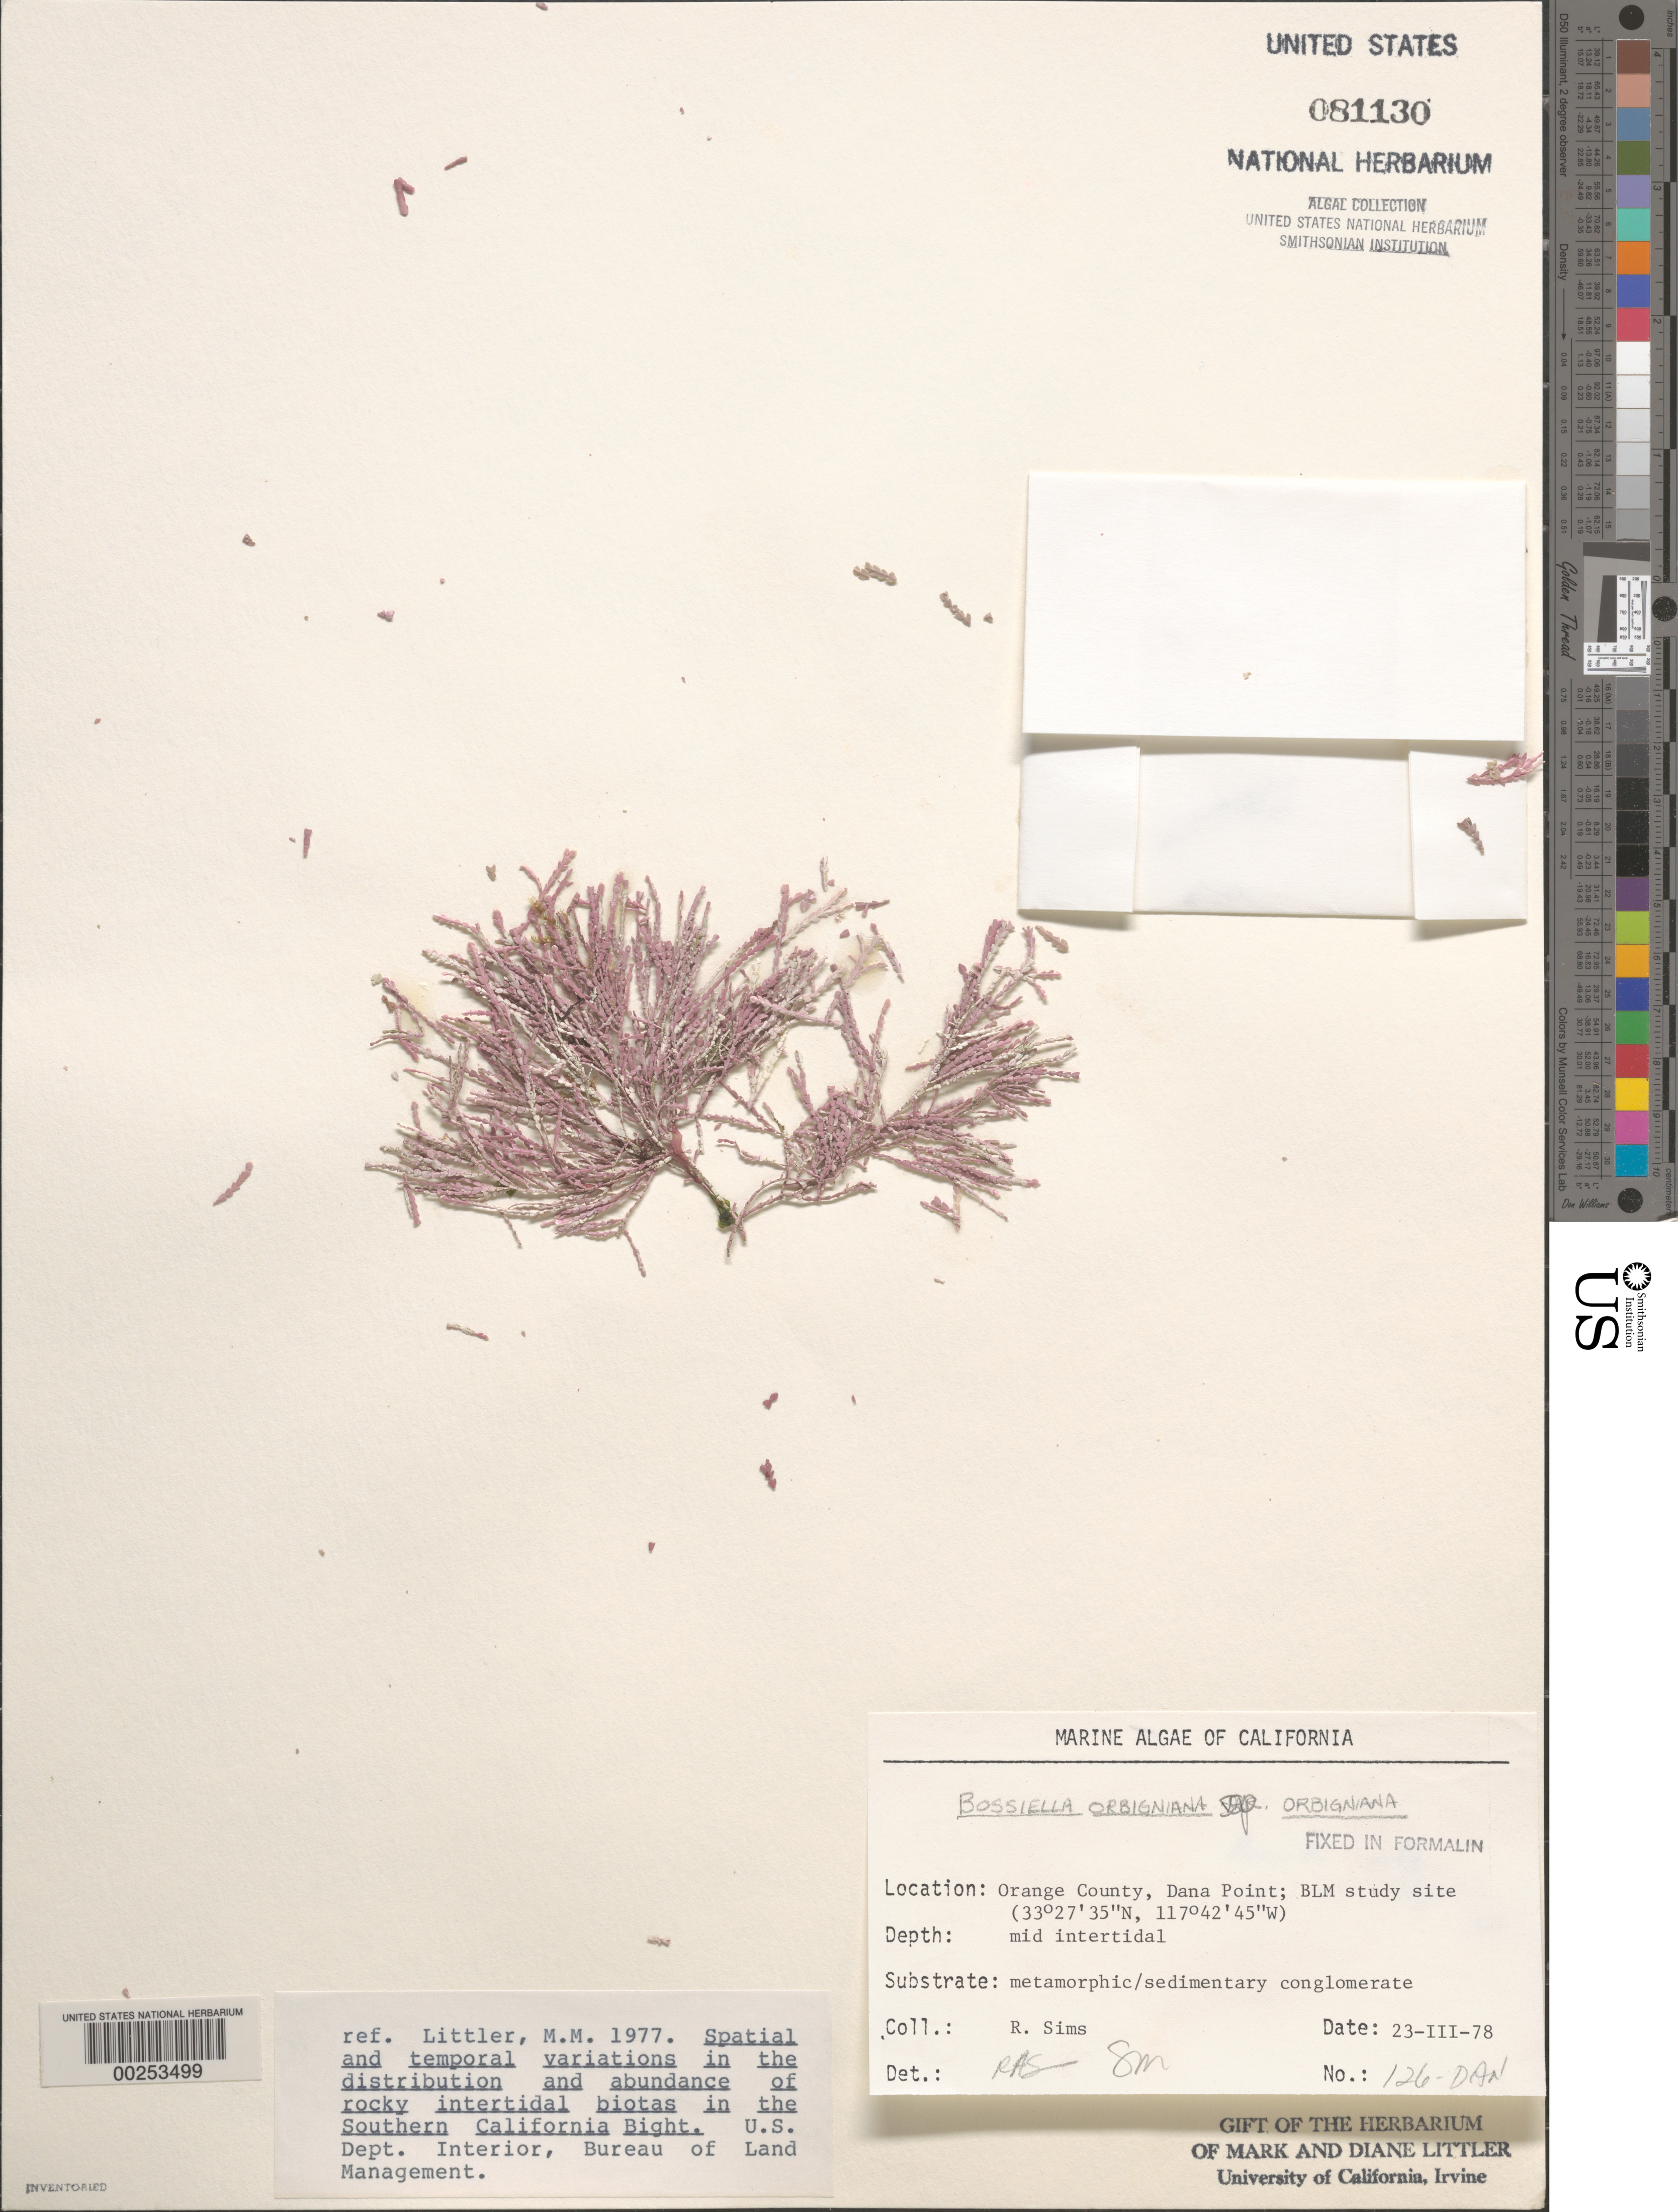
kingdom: Plantae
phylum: Rhodophyta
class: Florideophyceae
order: Corallinales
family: Corallinaceae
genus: Bossiella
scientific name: Bossiella orbigniana subsp. orbigniana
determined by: Sims, Robert H.; Murray, S. N.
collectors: R. H. Sims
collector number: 126-DAN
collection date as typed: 23 Mar 1978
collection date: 1978-03-23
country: United States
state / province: California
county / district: Orange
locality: Dana Point, 1 km north of marina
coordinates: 33 27'35"N, 117 42'45"W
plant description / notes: BLM-SOCALBIGHT Rocky Intertidal Survey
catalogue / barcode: US 81130